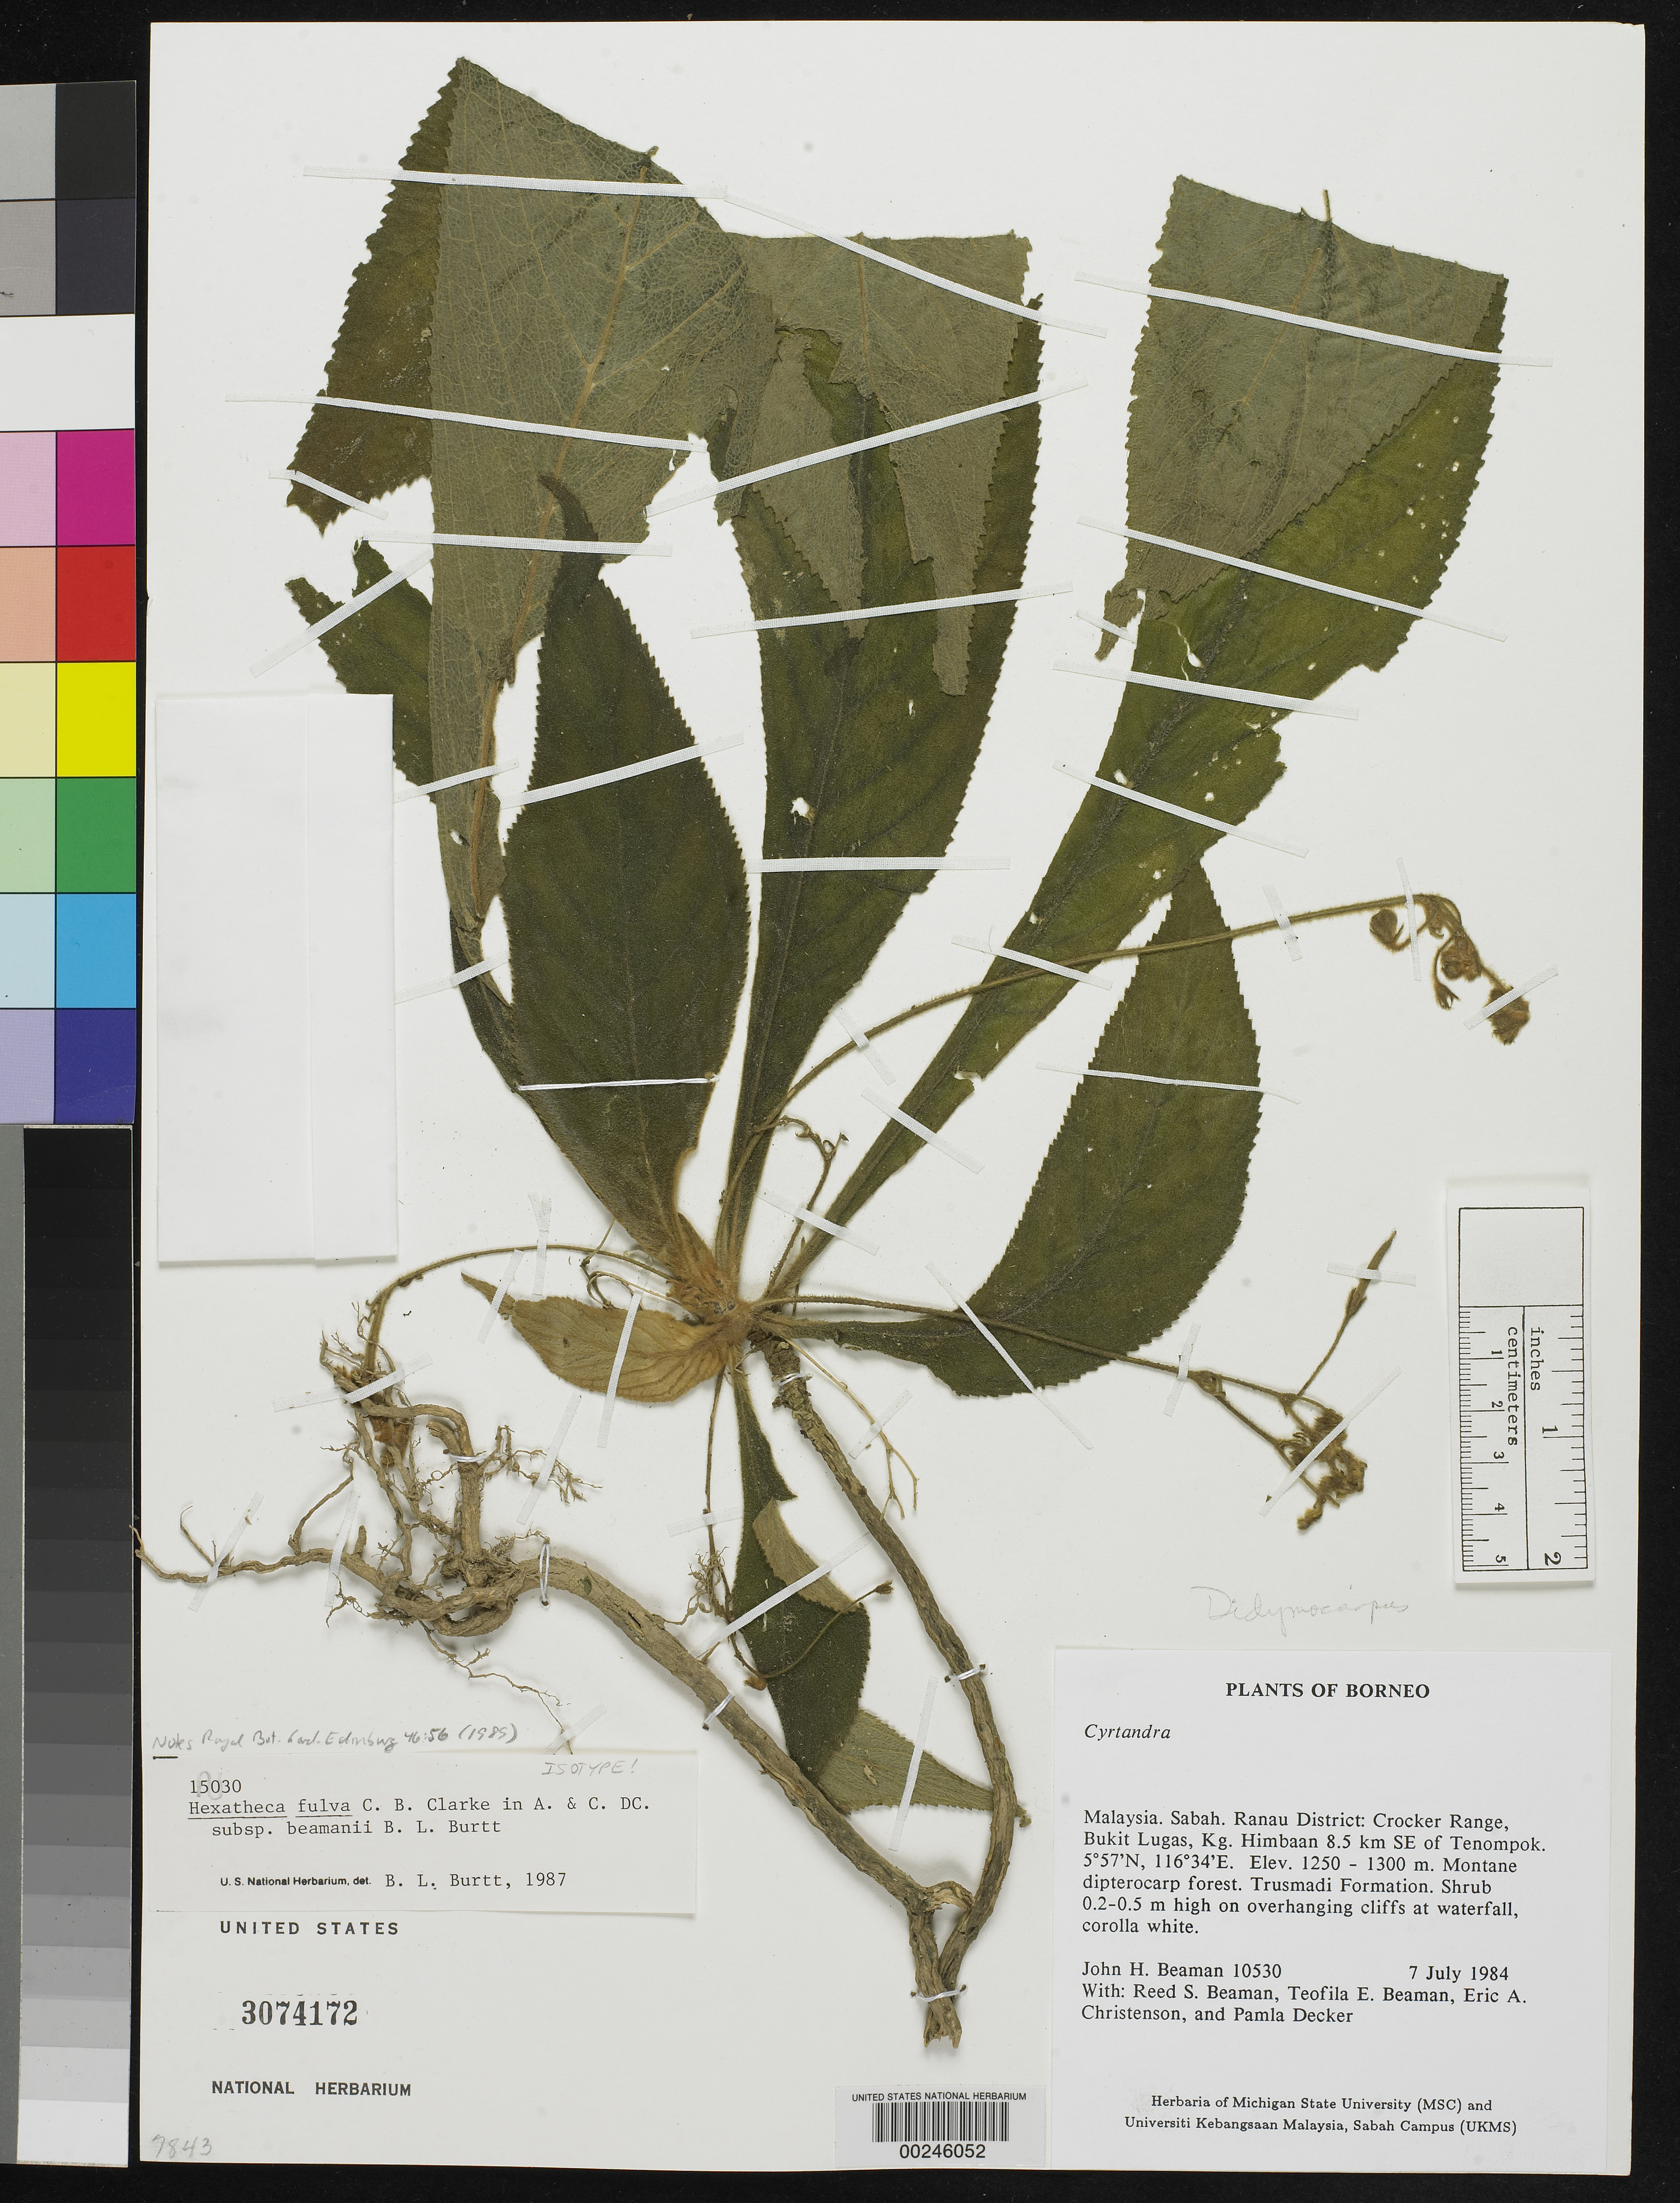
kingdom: Plantae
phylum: Tracheophyta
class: Magnoliopsida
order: Lamiales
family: Gesneriaceae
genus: Hexatheca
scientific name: Hexatheca fulva subsp. beamanii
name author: B.L. Burtt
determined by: Burtt, B. L.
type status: Isotype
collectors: J. H. Beaman, R. S. Beaman, T. E. Beaman, E. A. Christenson & P. Decker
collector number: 10530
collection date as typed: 07 Jul 1984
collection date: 1984-07-07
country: Malaysia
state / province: Sabah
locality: Malaysia. Sabah. Ranau District: Crocker Range, Bukit Lugas, Kg. Himbaan 8.5 km SE of Tenompok.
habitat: Montane dipterocarp forest. Trusmadi Formation.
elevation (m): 1250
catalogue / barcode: US 3074172